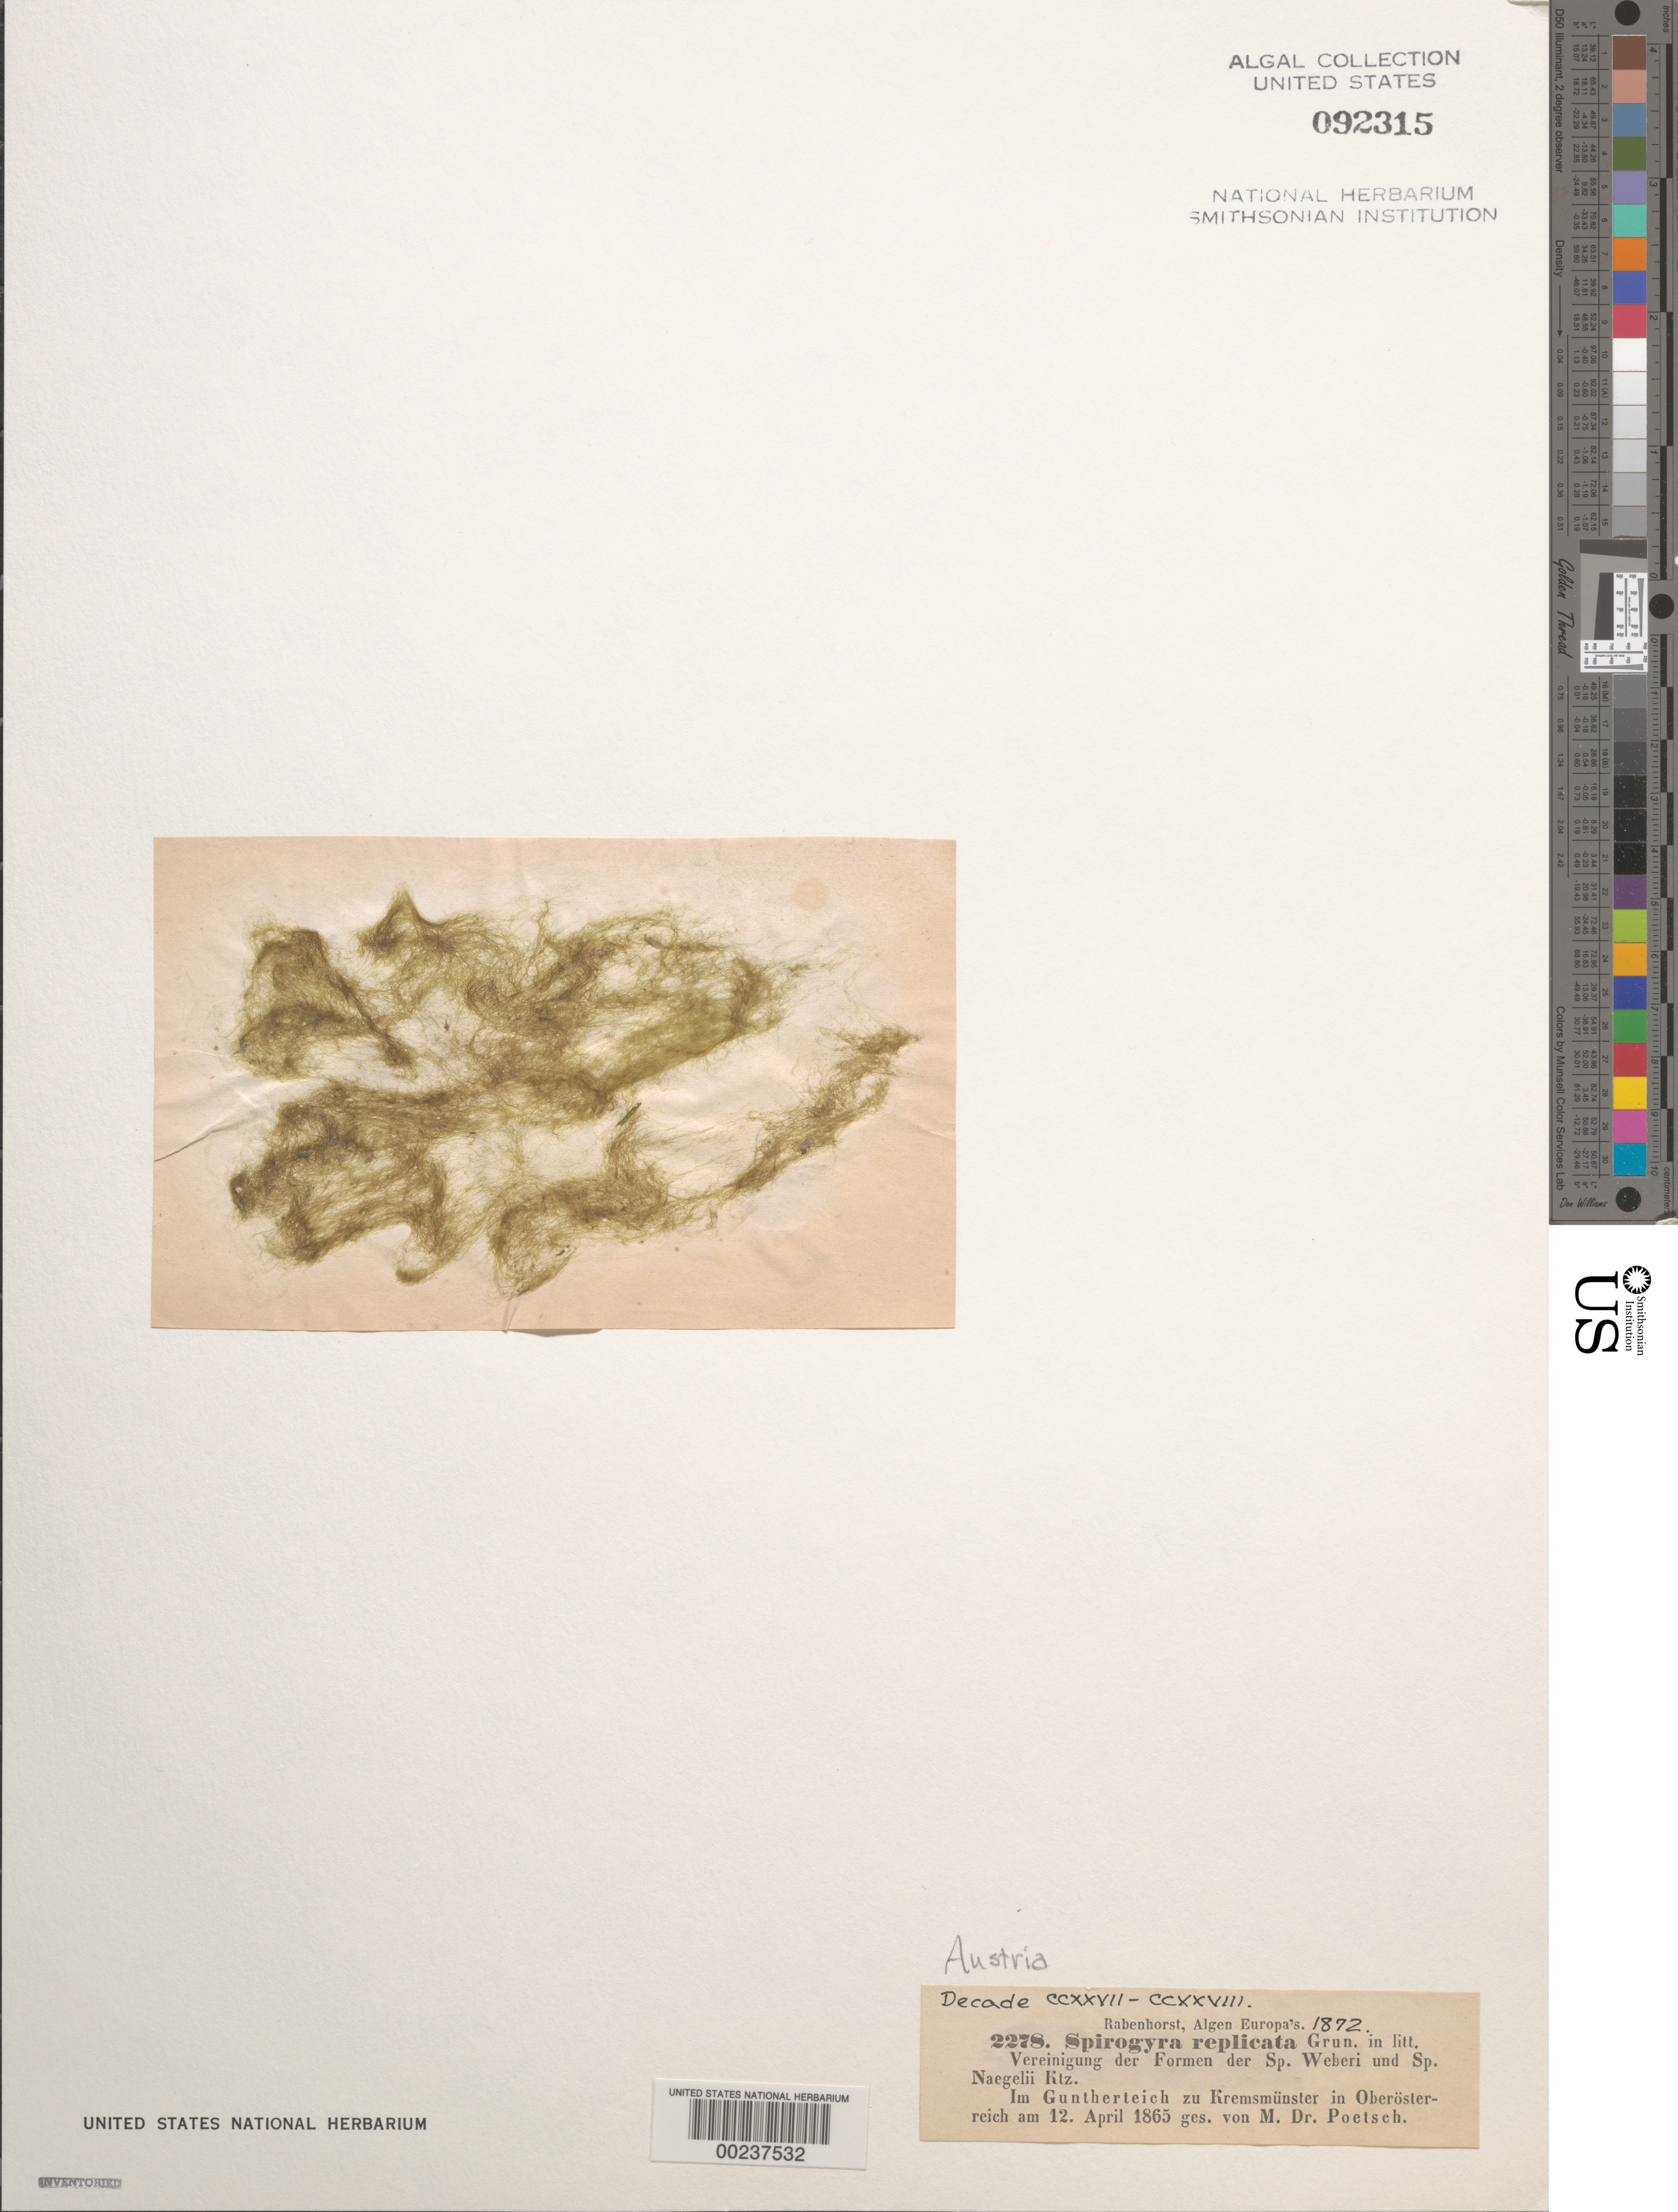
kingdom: Plantae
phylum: Charophyta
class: Zygnematophyceae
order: Zygnematales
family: Zygnemataceae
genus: Spirogyra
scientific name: Spirogyra replicata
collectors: I. Poetsch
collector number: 2278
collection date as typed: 12 Apr 1865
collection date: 1865-04-12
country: Austria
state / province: Oberosterreich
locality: Guntherteich, Kremsmunster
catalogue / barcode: US 92315